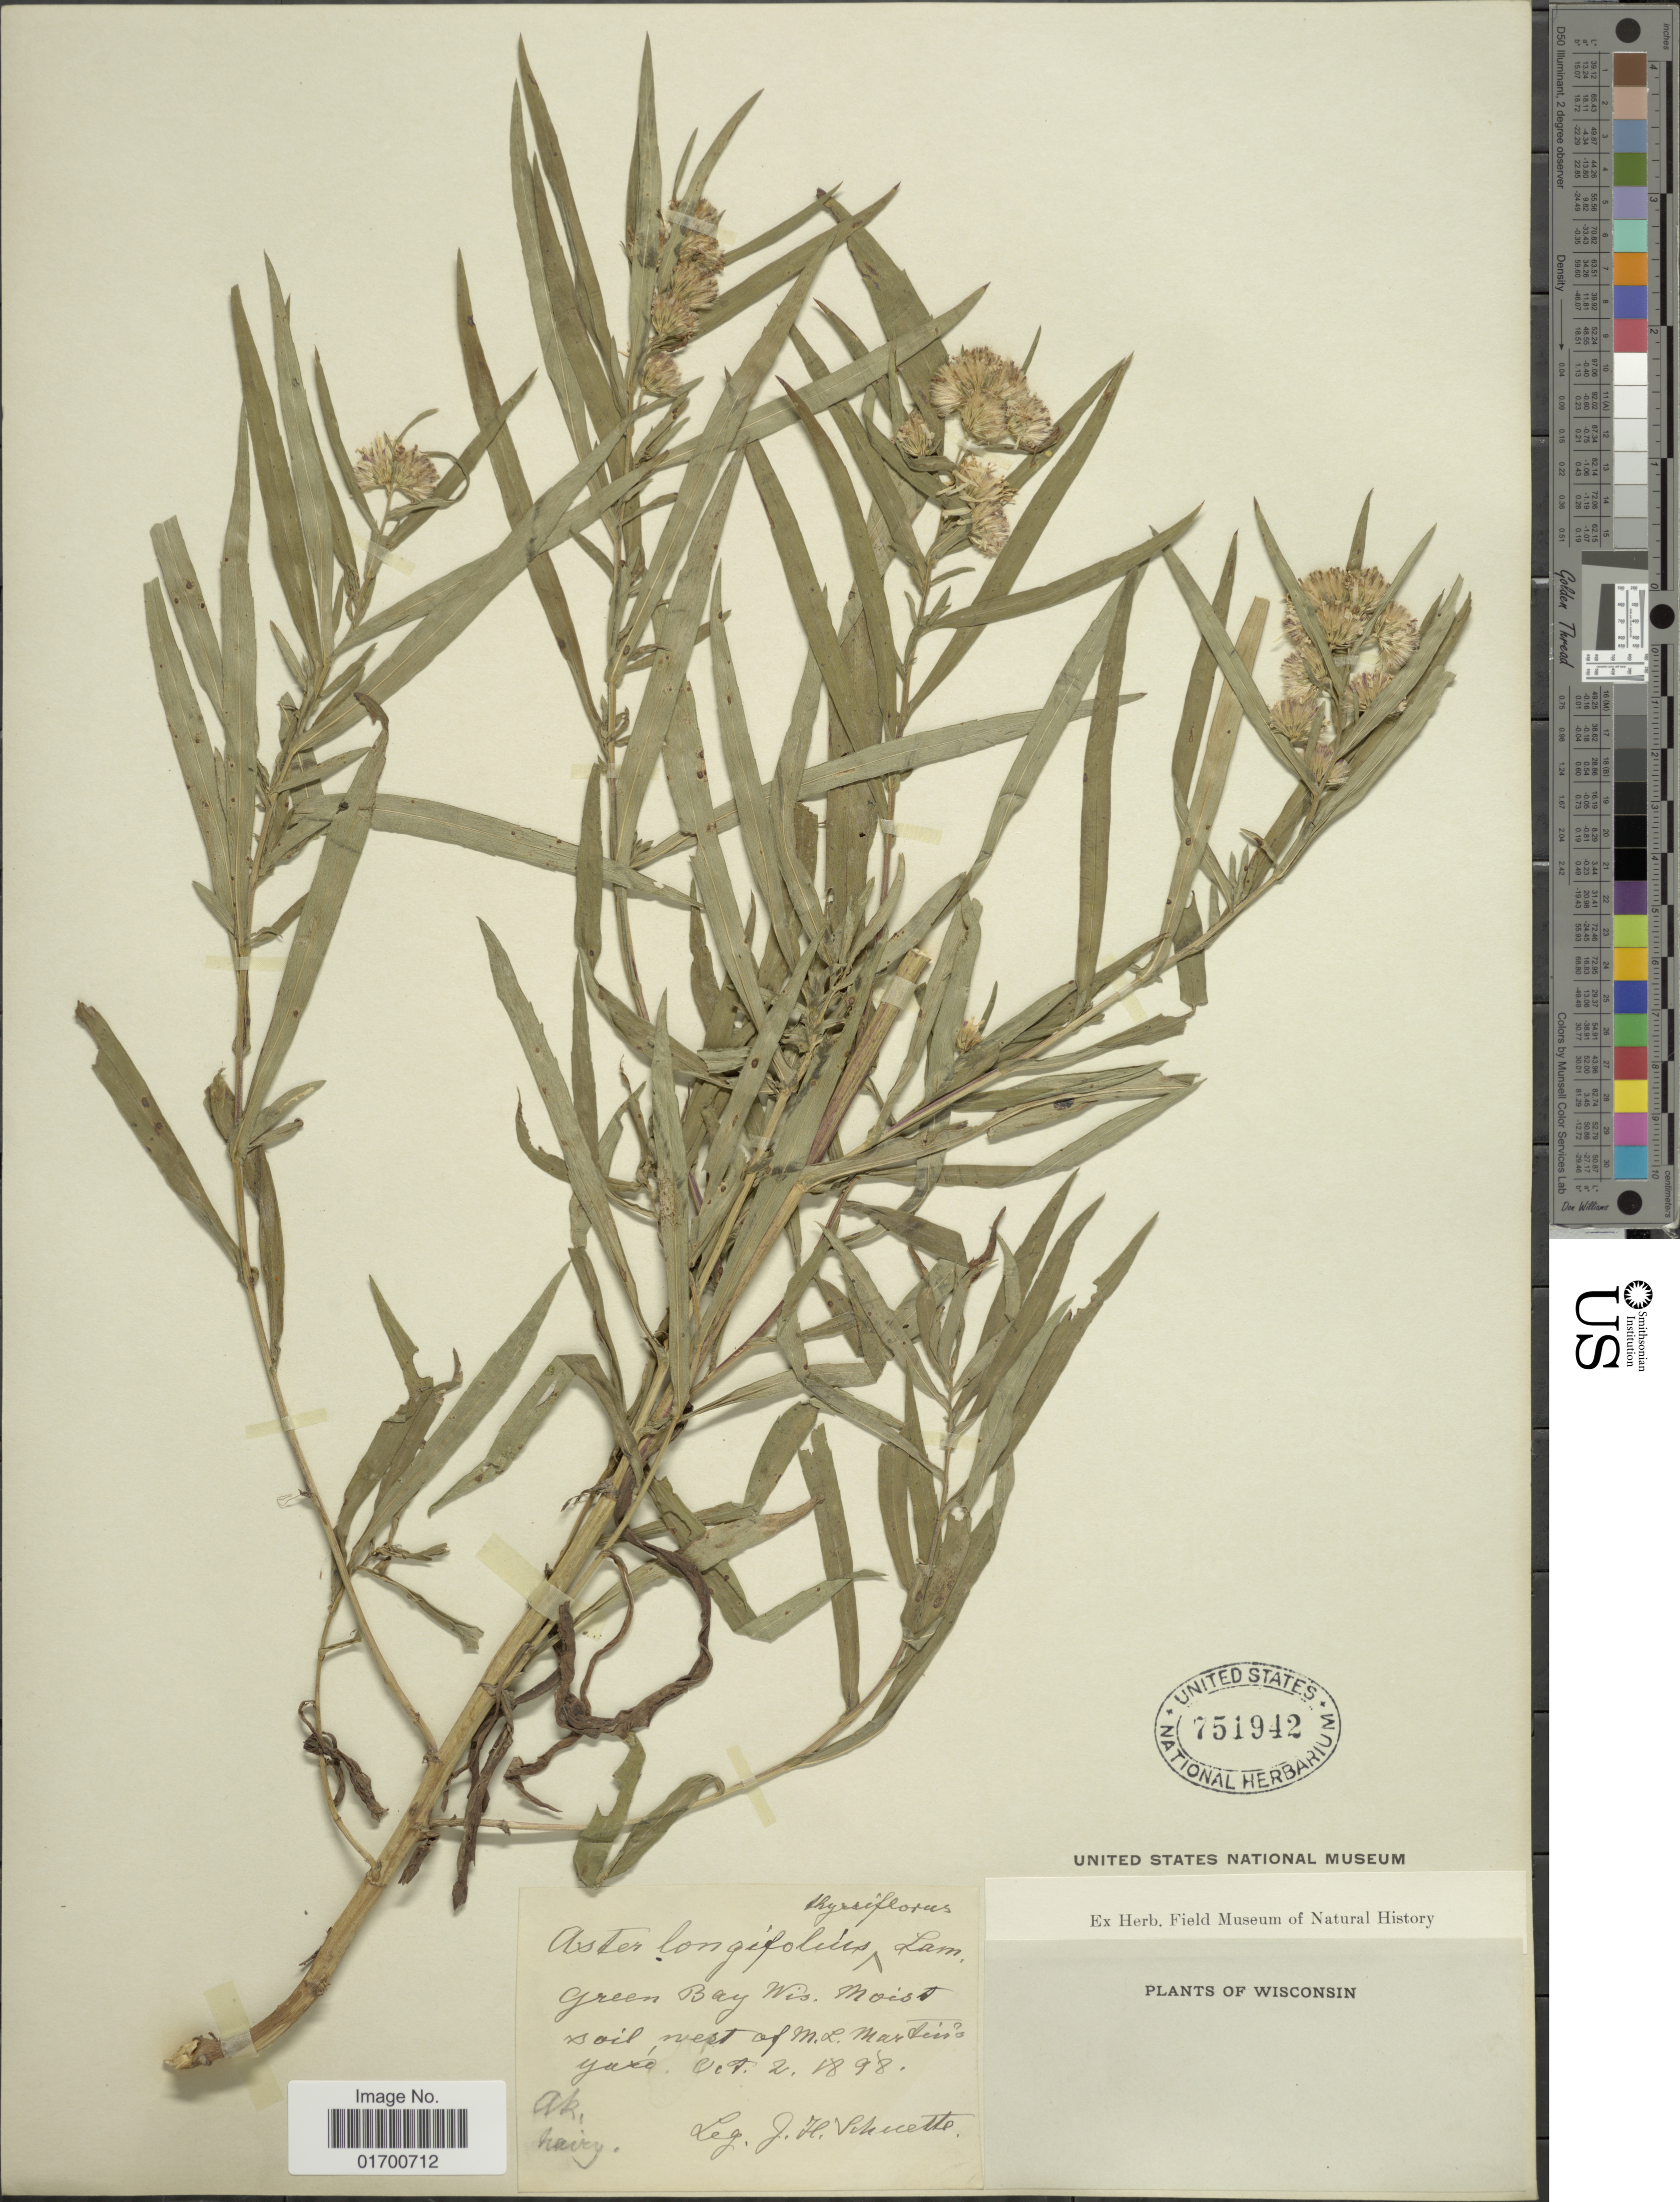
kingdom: Plantae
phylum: Tracheophyta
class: Magnoliopsida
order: Asterales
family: Asteraceae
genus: Symphyotrichum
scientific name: Symphyotrichum longifolium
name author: (Lam.) G.L. Nesom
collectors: J. H. Schuette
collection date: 1898-10-02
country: United States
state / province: Wisconsin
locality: Green Bay, Wis., moist soil west of M.L. Marden's Yard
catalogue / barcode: US 751942